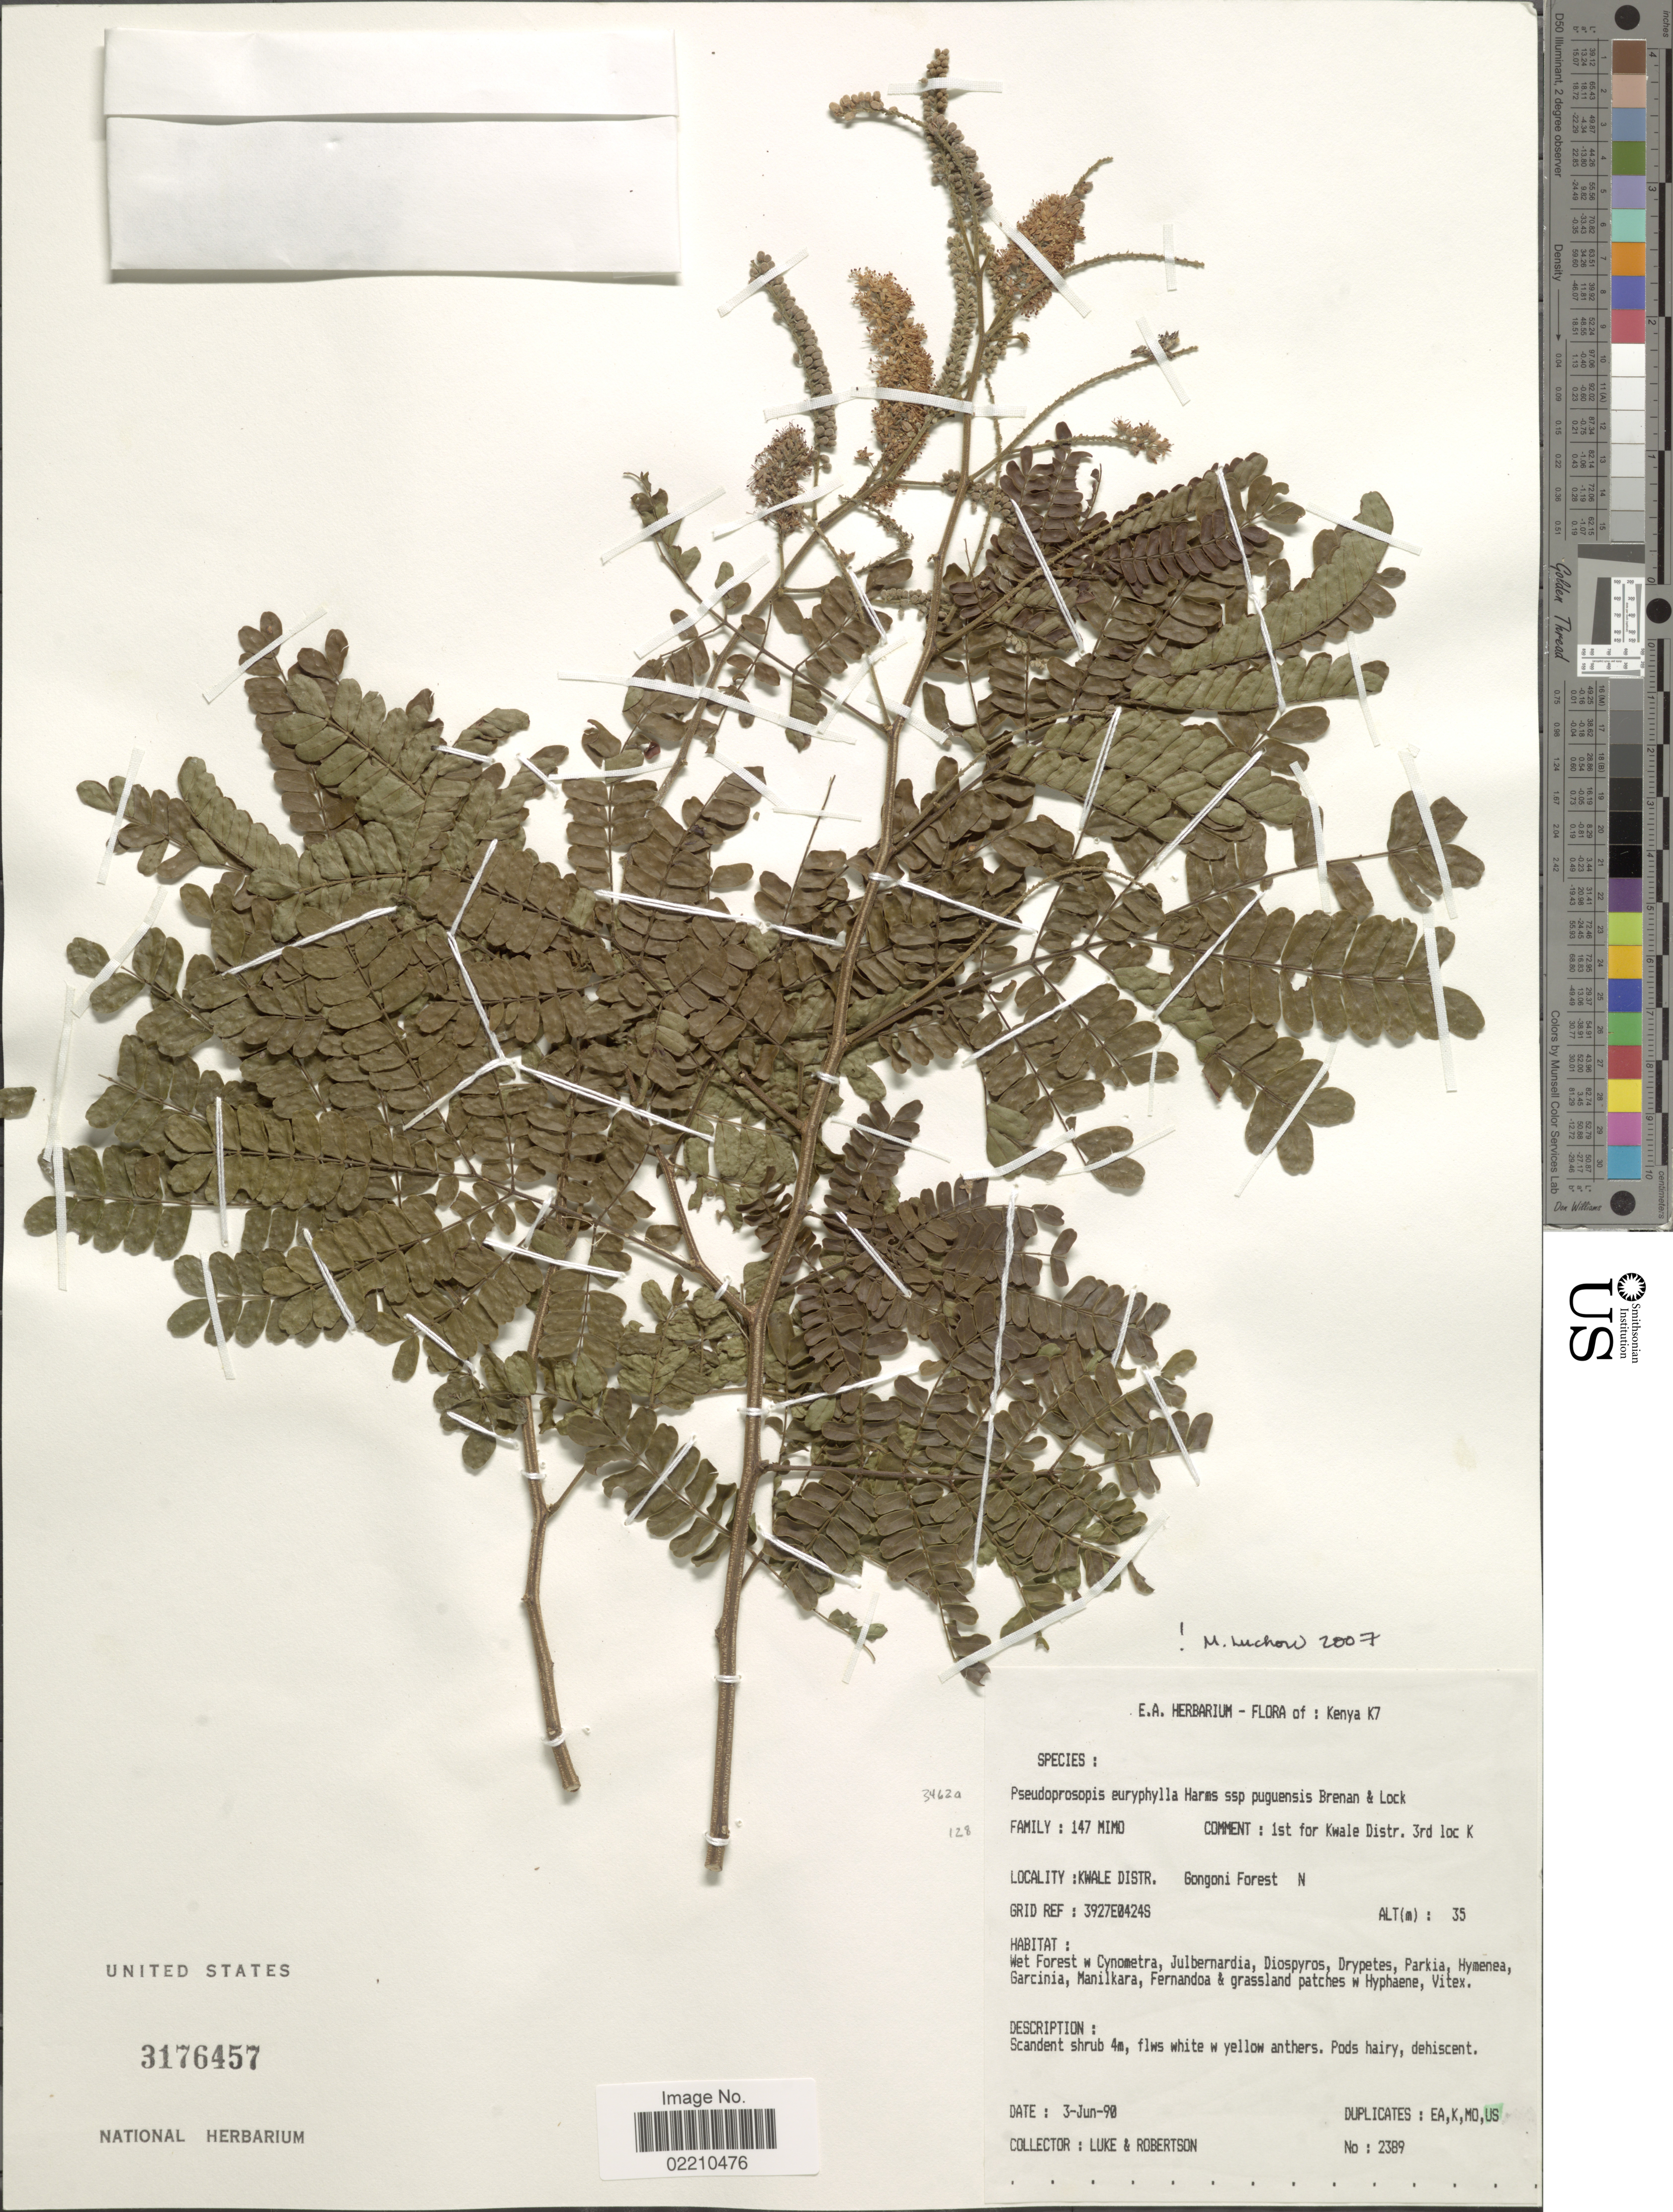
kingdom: Plantae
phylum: Tracheophyta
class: Magnoliopsida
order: Fabales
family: Fabaceae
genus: Pseudoprosopis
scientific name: Pseudoprosopis euryphylla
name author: Harms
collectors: -. Luke & -. Robertson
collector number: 2389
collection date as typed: Transcribed d/m/y: 3/6/90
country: Kenya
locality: Kenya, K7, Kwale Distr., Gongoni Forest N, Grid Ref: 3927E0424S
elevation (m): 35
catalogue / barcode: US 3176457